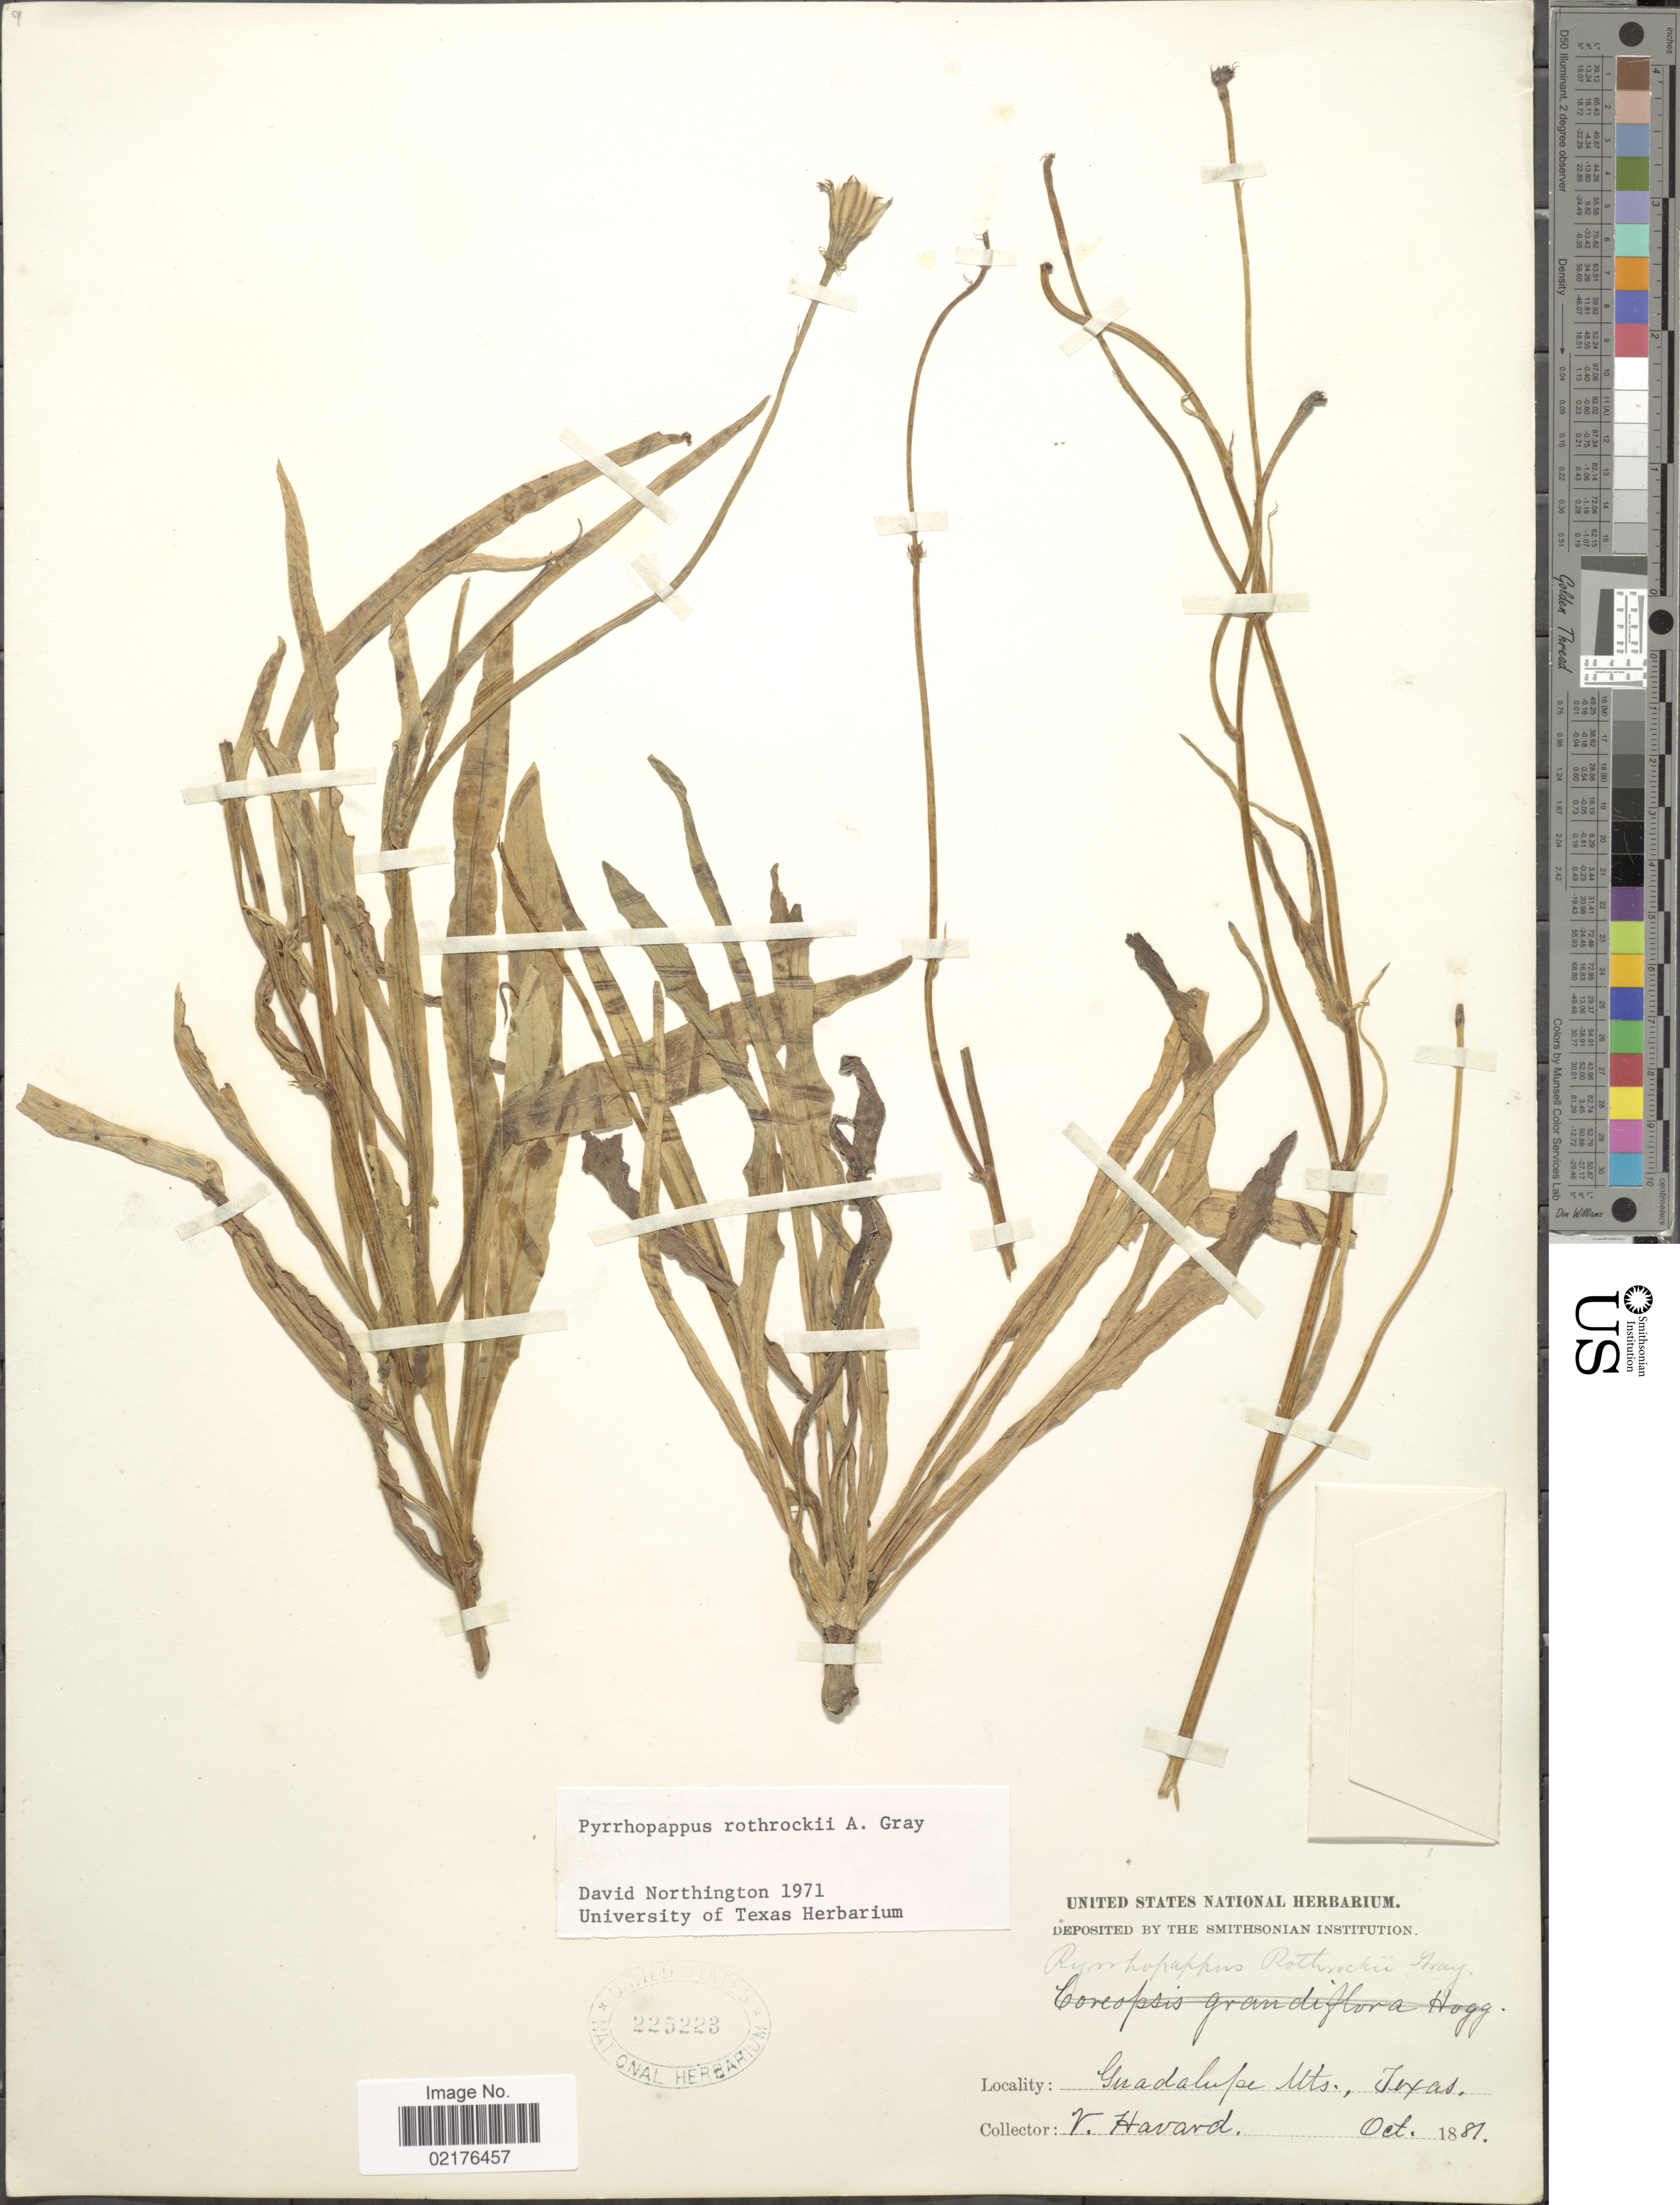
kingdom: Plantae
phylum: Tracheophyta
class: Magnoliopsida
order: Asterales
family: Asteraceae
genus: Pyrrhopappus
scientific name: Pyrrhopappus rothrockii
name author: A. Gray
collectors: V. Havard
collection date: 1881-10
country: United States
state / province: Texas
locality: Guadalupe Mts., Texas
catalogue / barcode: US 225223